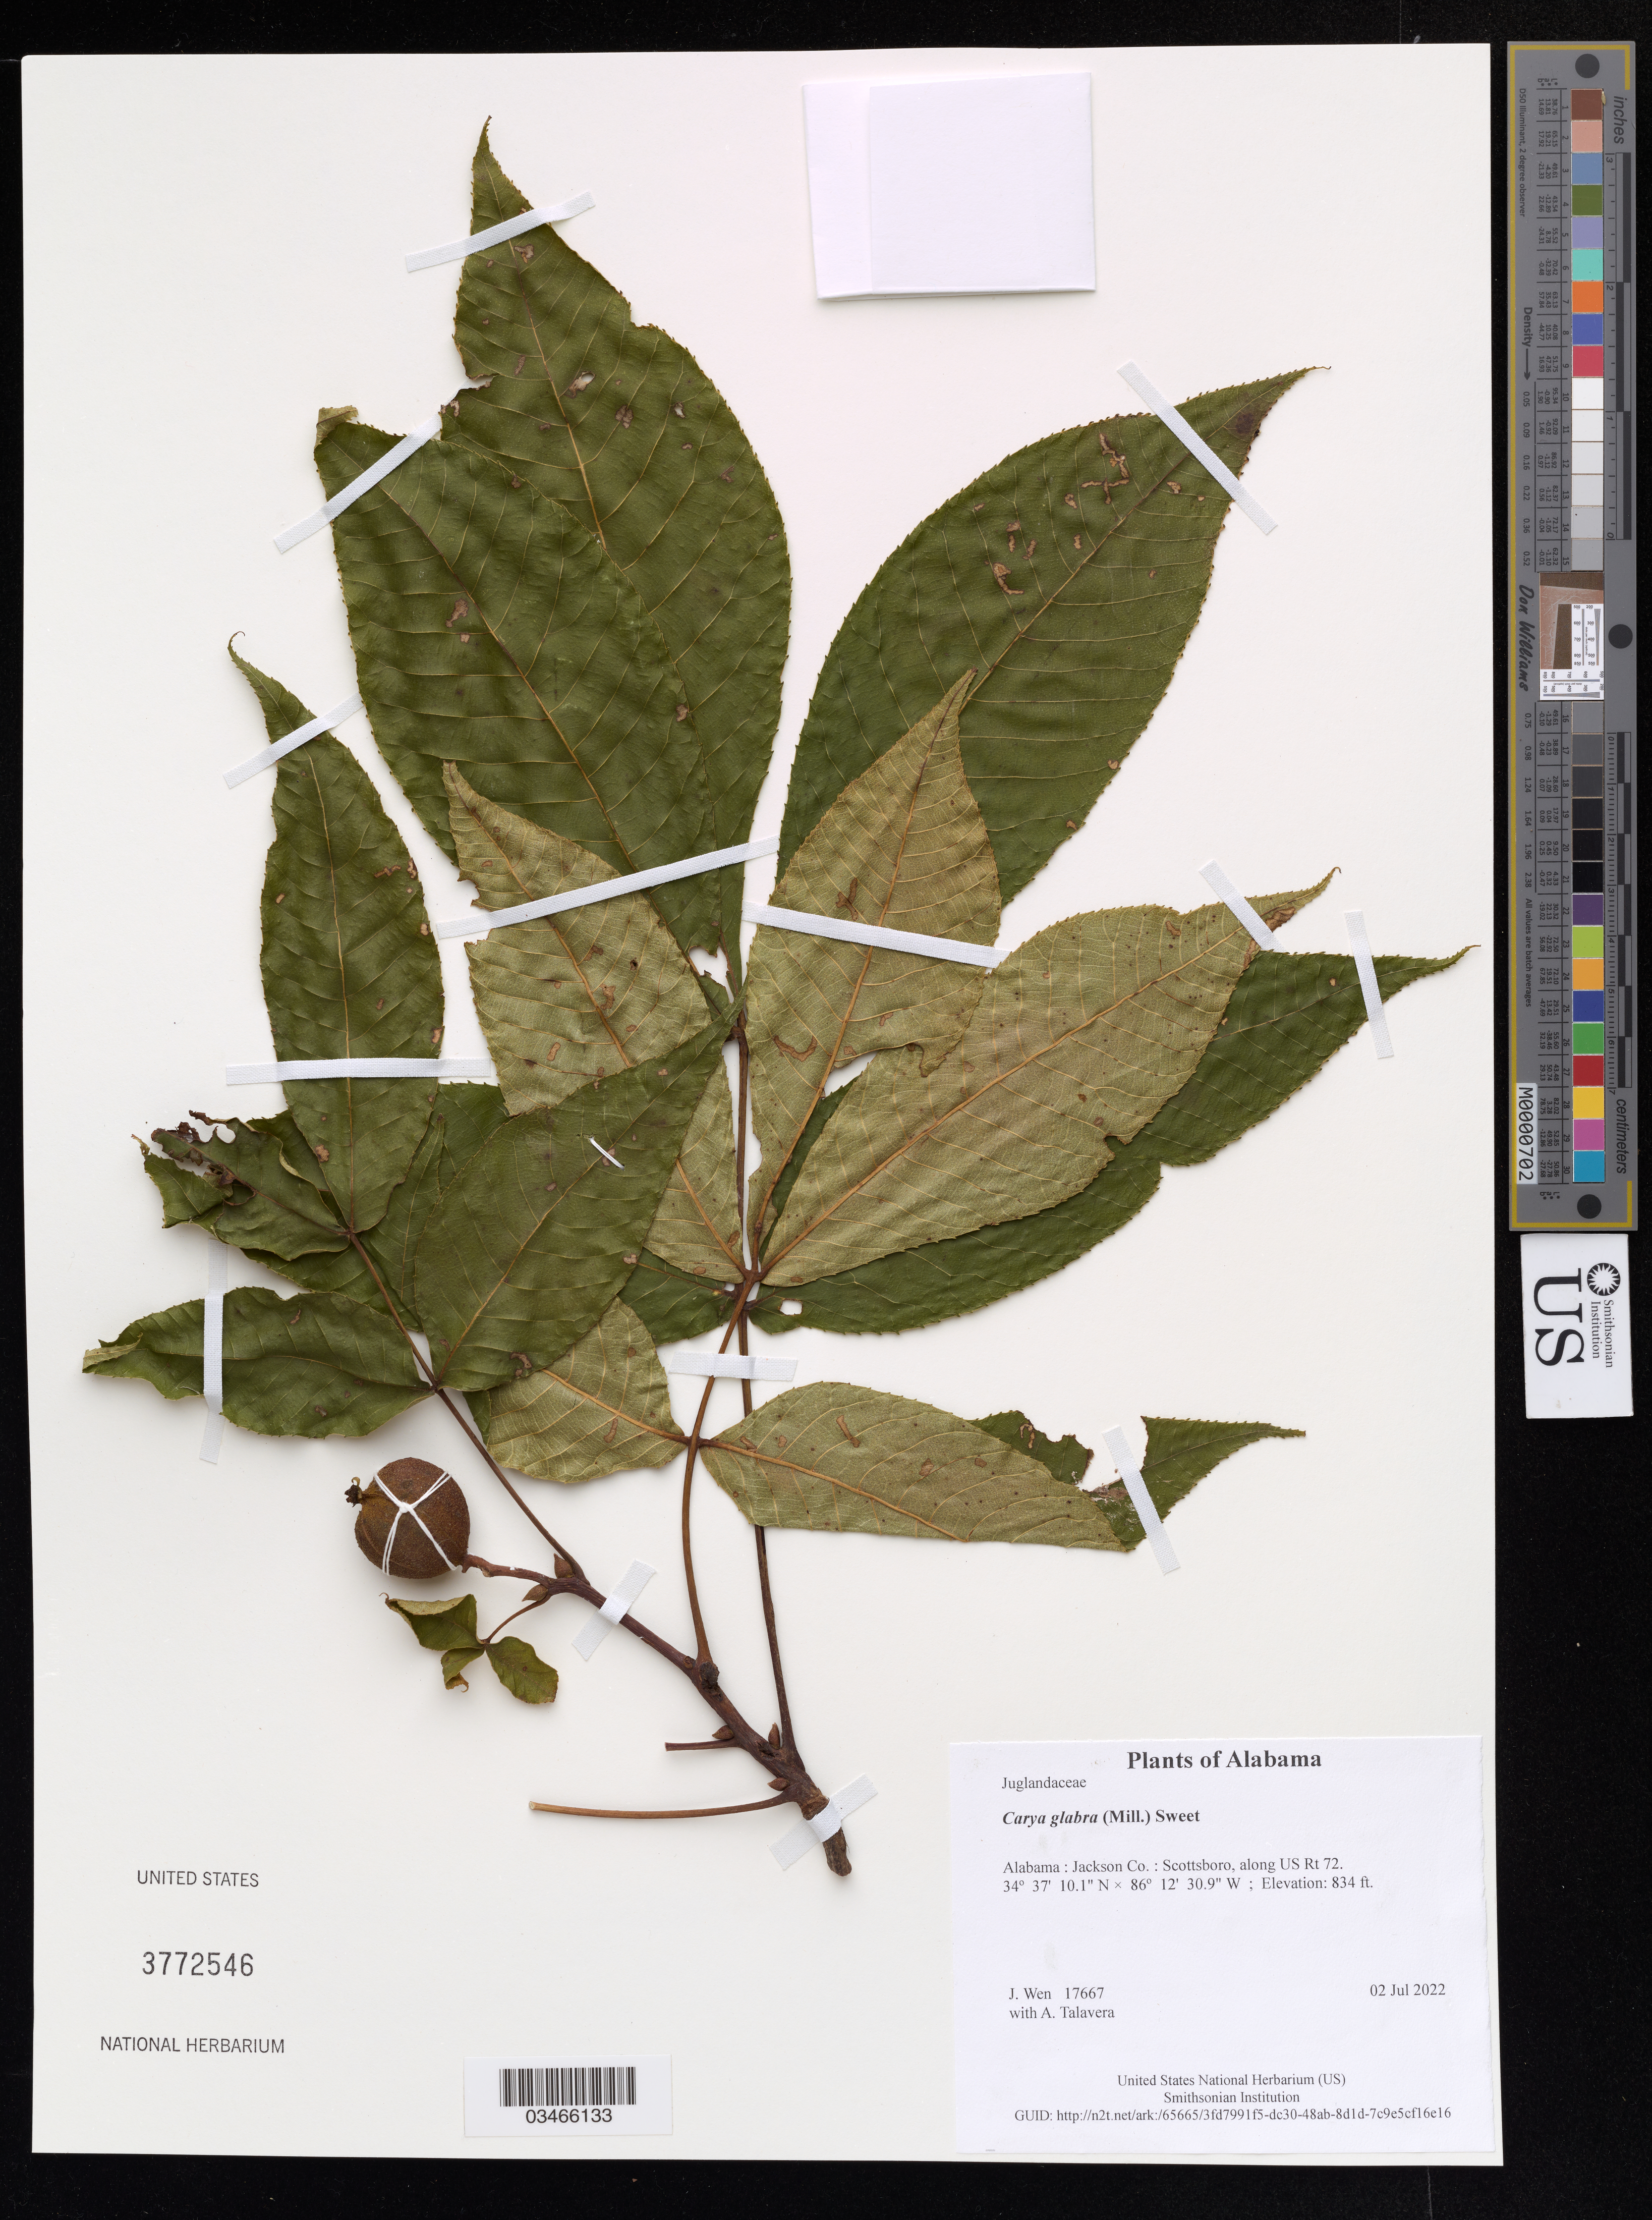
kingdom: Plantae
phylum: Tracheophyta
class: Magnoliopsida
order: Fagales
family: Juglandaceae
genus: Carya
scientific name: Carya glabra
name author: (Mill.) Sweet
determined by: Wen, Jun, (BOT), Smithsonian Institution - National Museum of Natural History (UNITED STATES)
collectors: J. Wen & A. Talavera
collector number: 17667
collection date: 2022-07-02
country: United States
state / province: Alabama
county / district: Jackson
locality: Scottsboro, along US Rt 72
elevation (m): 254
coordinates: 34 37.168 N, 86 12.515 W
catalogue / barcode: US 3772546